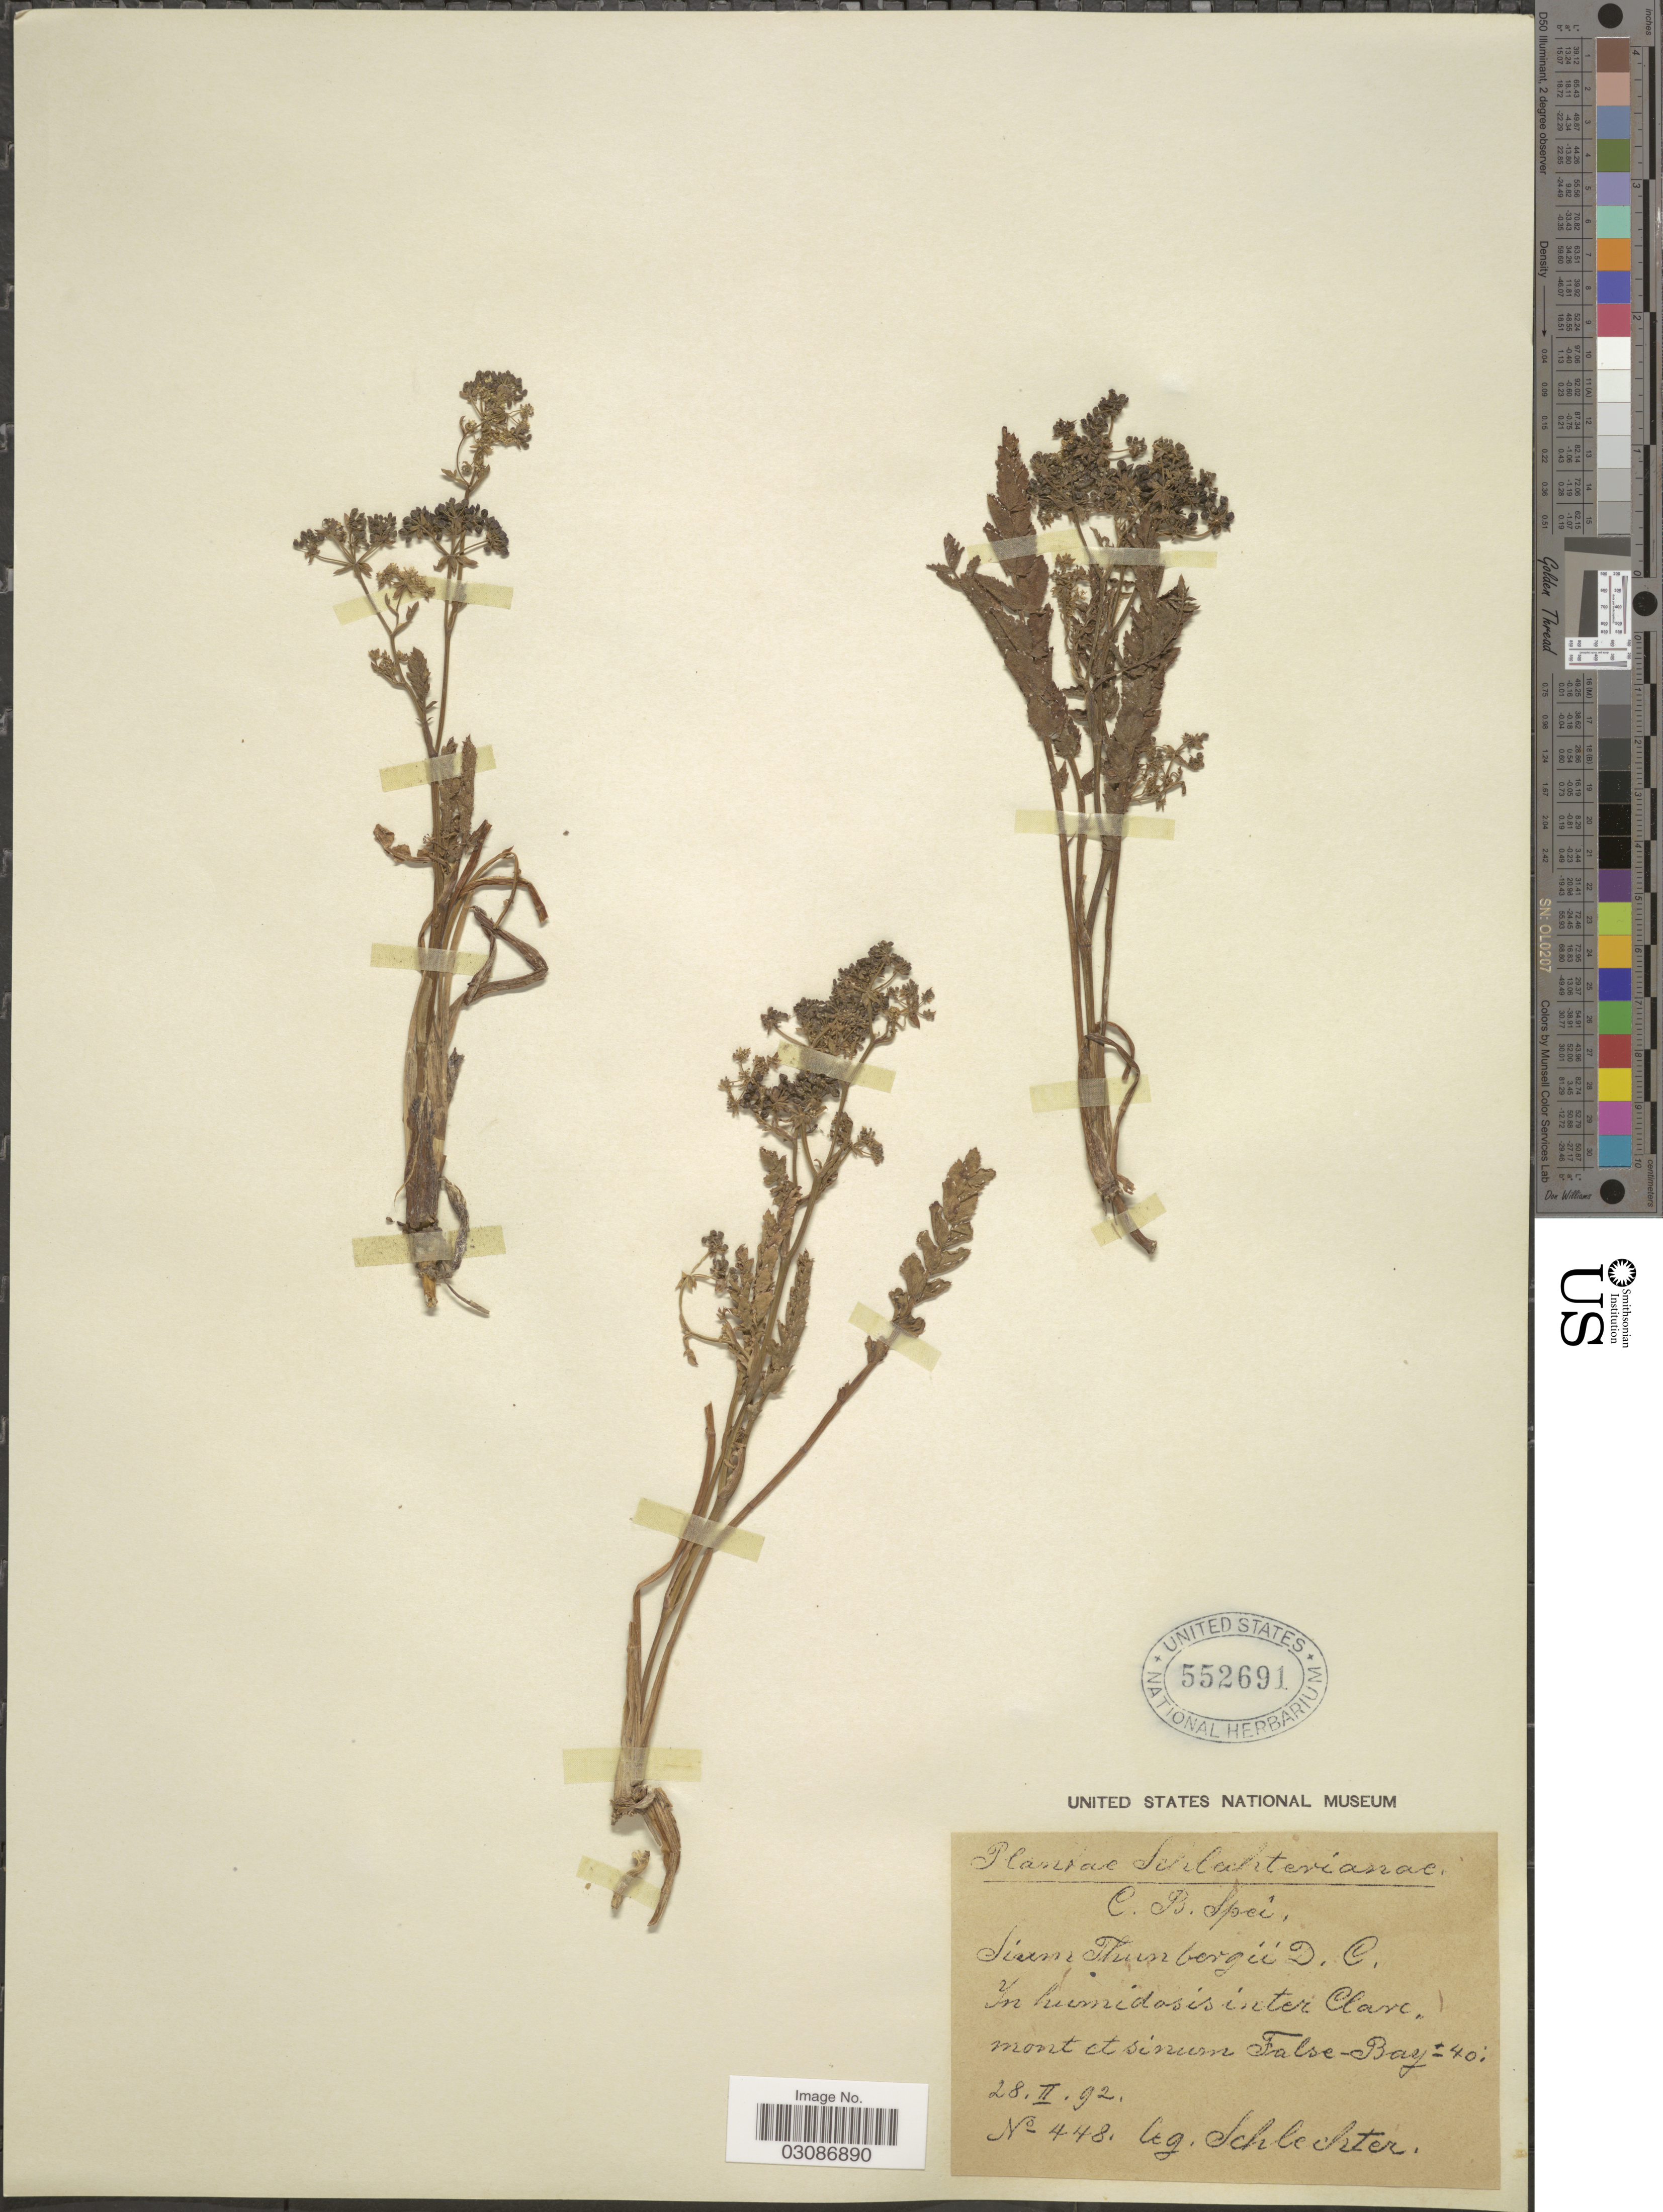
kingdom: Plantae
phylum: Tracheophyta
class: Magnoliopsida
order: Apiales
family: Apiaceae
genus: Sium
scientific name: Sium thunbergii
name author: DC.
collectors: Schlechter, --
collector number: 448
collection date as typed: Transcribed d/m/y: 28/2/92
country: South Africa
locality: C.B. Spei. [unsure placement] Inter Clarc. mont et sinum False-Bay.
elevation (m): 12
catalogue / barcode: US 552691